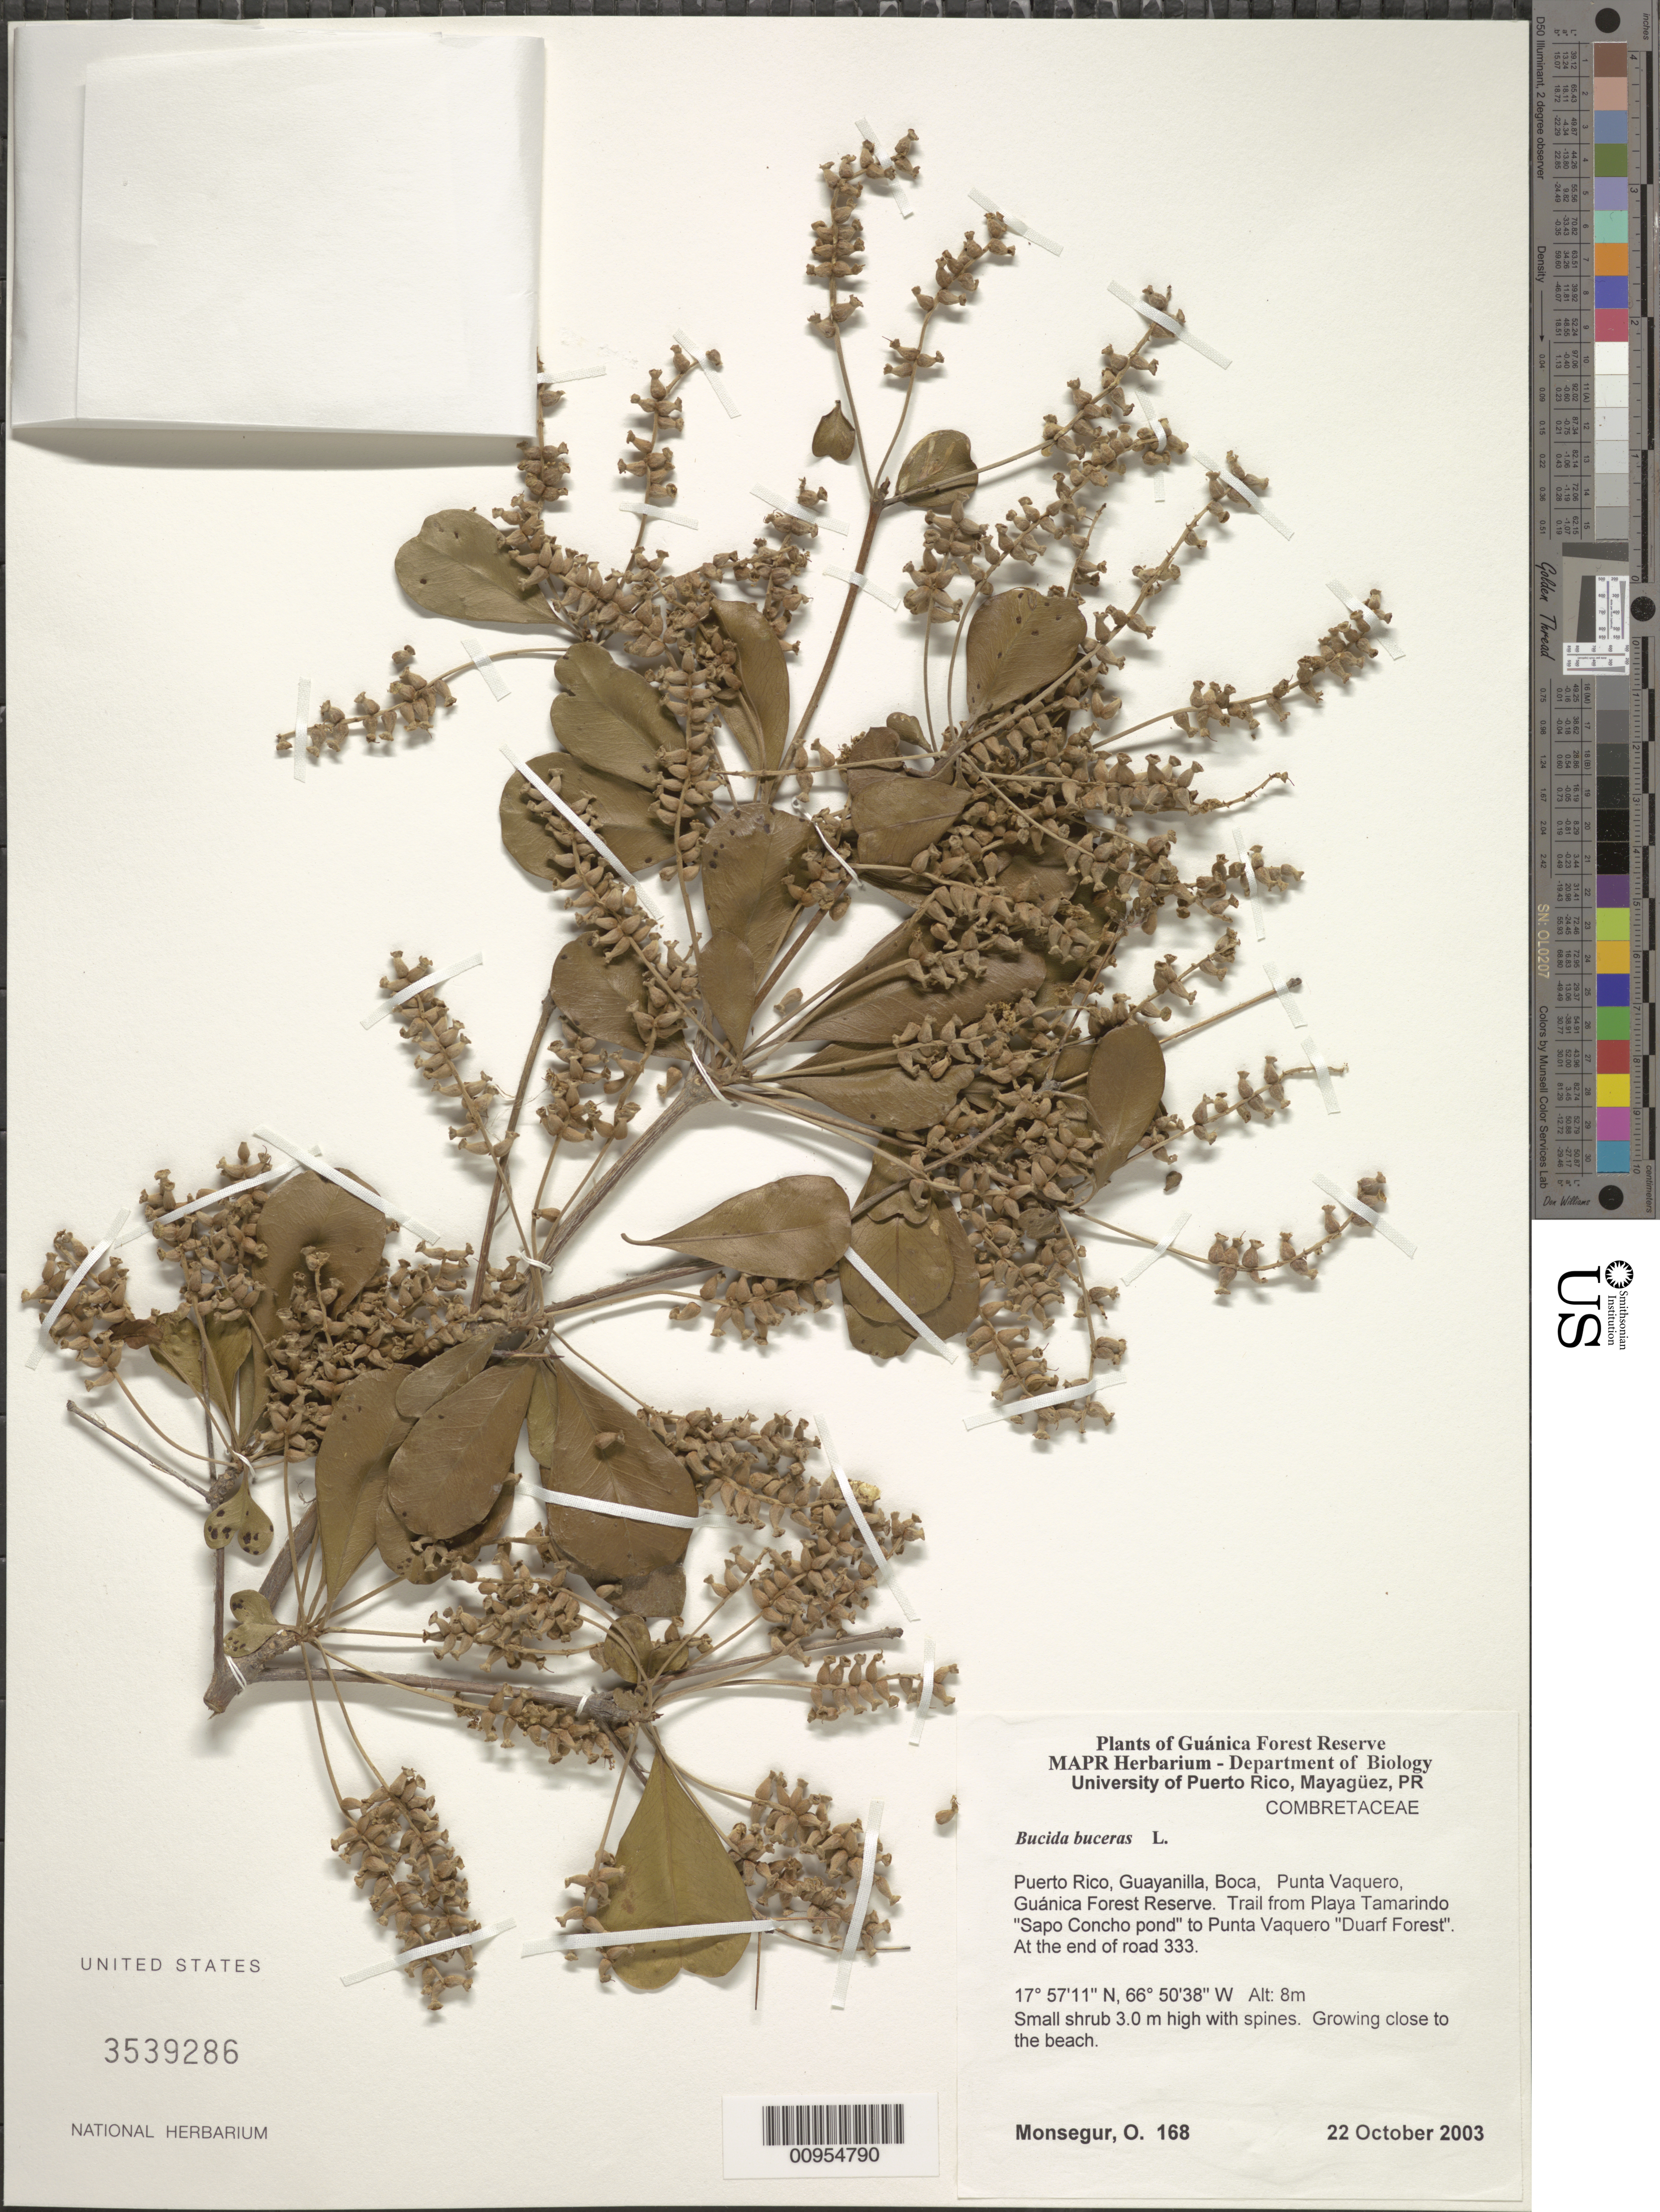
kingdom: Plantae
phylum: Tracheophyta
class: Magnoliopsida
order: Myrtales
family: Combretaceae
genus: Terminalia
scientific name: Terminalia buceras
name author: (L.) C. Wright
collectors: O. Monsegur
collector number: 168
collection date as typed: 22 Oct 2003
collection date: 2003-10-22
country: Puerto Rico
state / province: Guayanilla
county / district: Boca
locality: Guánica Forest Reserve. Punta Vaquero. Trail from Playa Tamarindo "Sapo Concho pond" to Punta Vaquero "Dwarf Forest". At the end of road 333.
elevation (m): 8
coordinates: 17.57106, 66.50381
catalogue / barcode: US 3539286